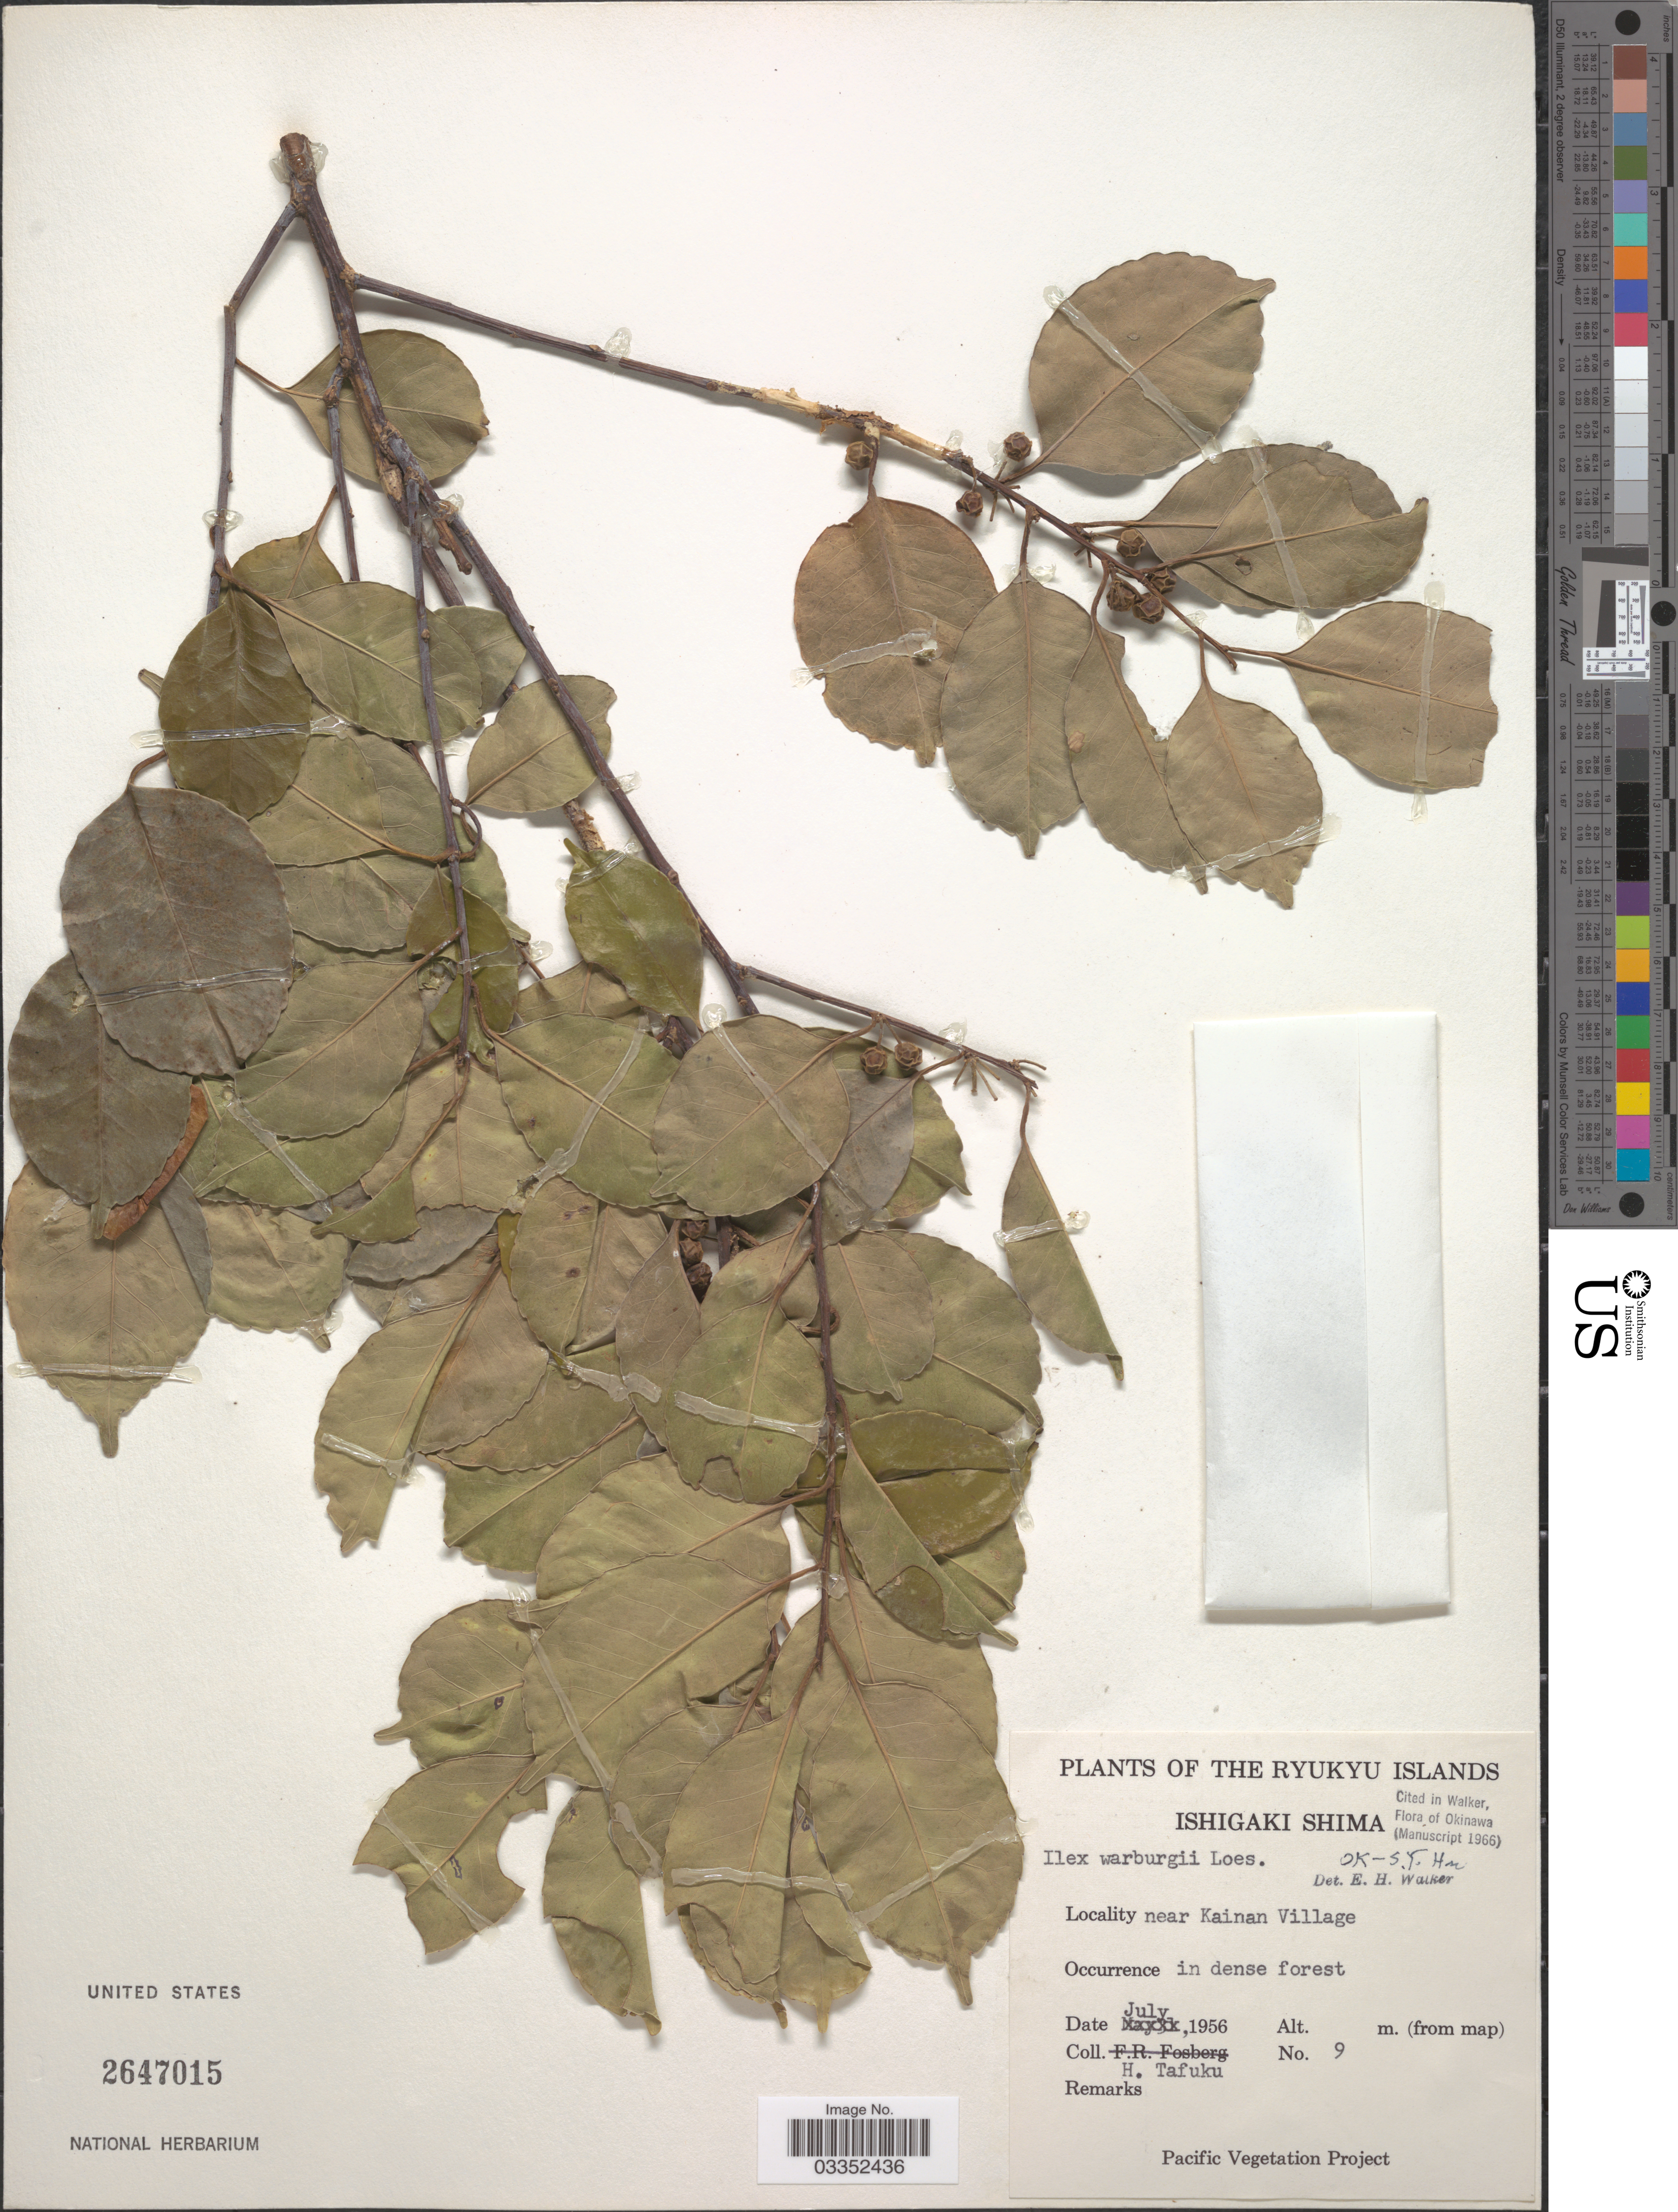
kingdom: Plantae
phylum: Tracheophyta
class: Magnoliopsida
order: Aquifoliales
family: Aquifoliaceae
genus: Ilex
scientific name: Ilex warburgii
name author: Loes.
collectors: H. Tafuku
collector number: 9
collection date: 1956-07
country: Japan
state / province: Okinawa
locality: The Ryukyu Islands, Ishigaki Shima, near Kainan Village.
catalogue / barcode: US 2647015